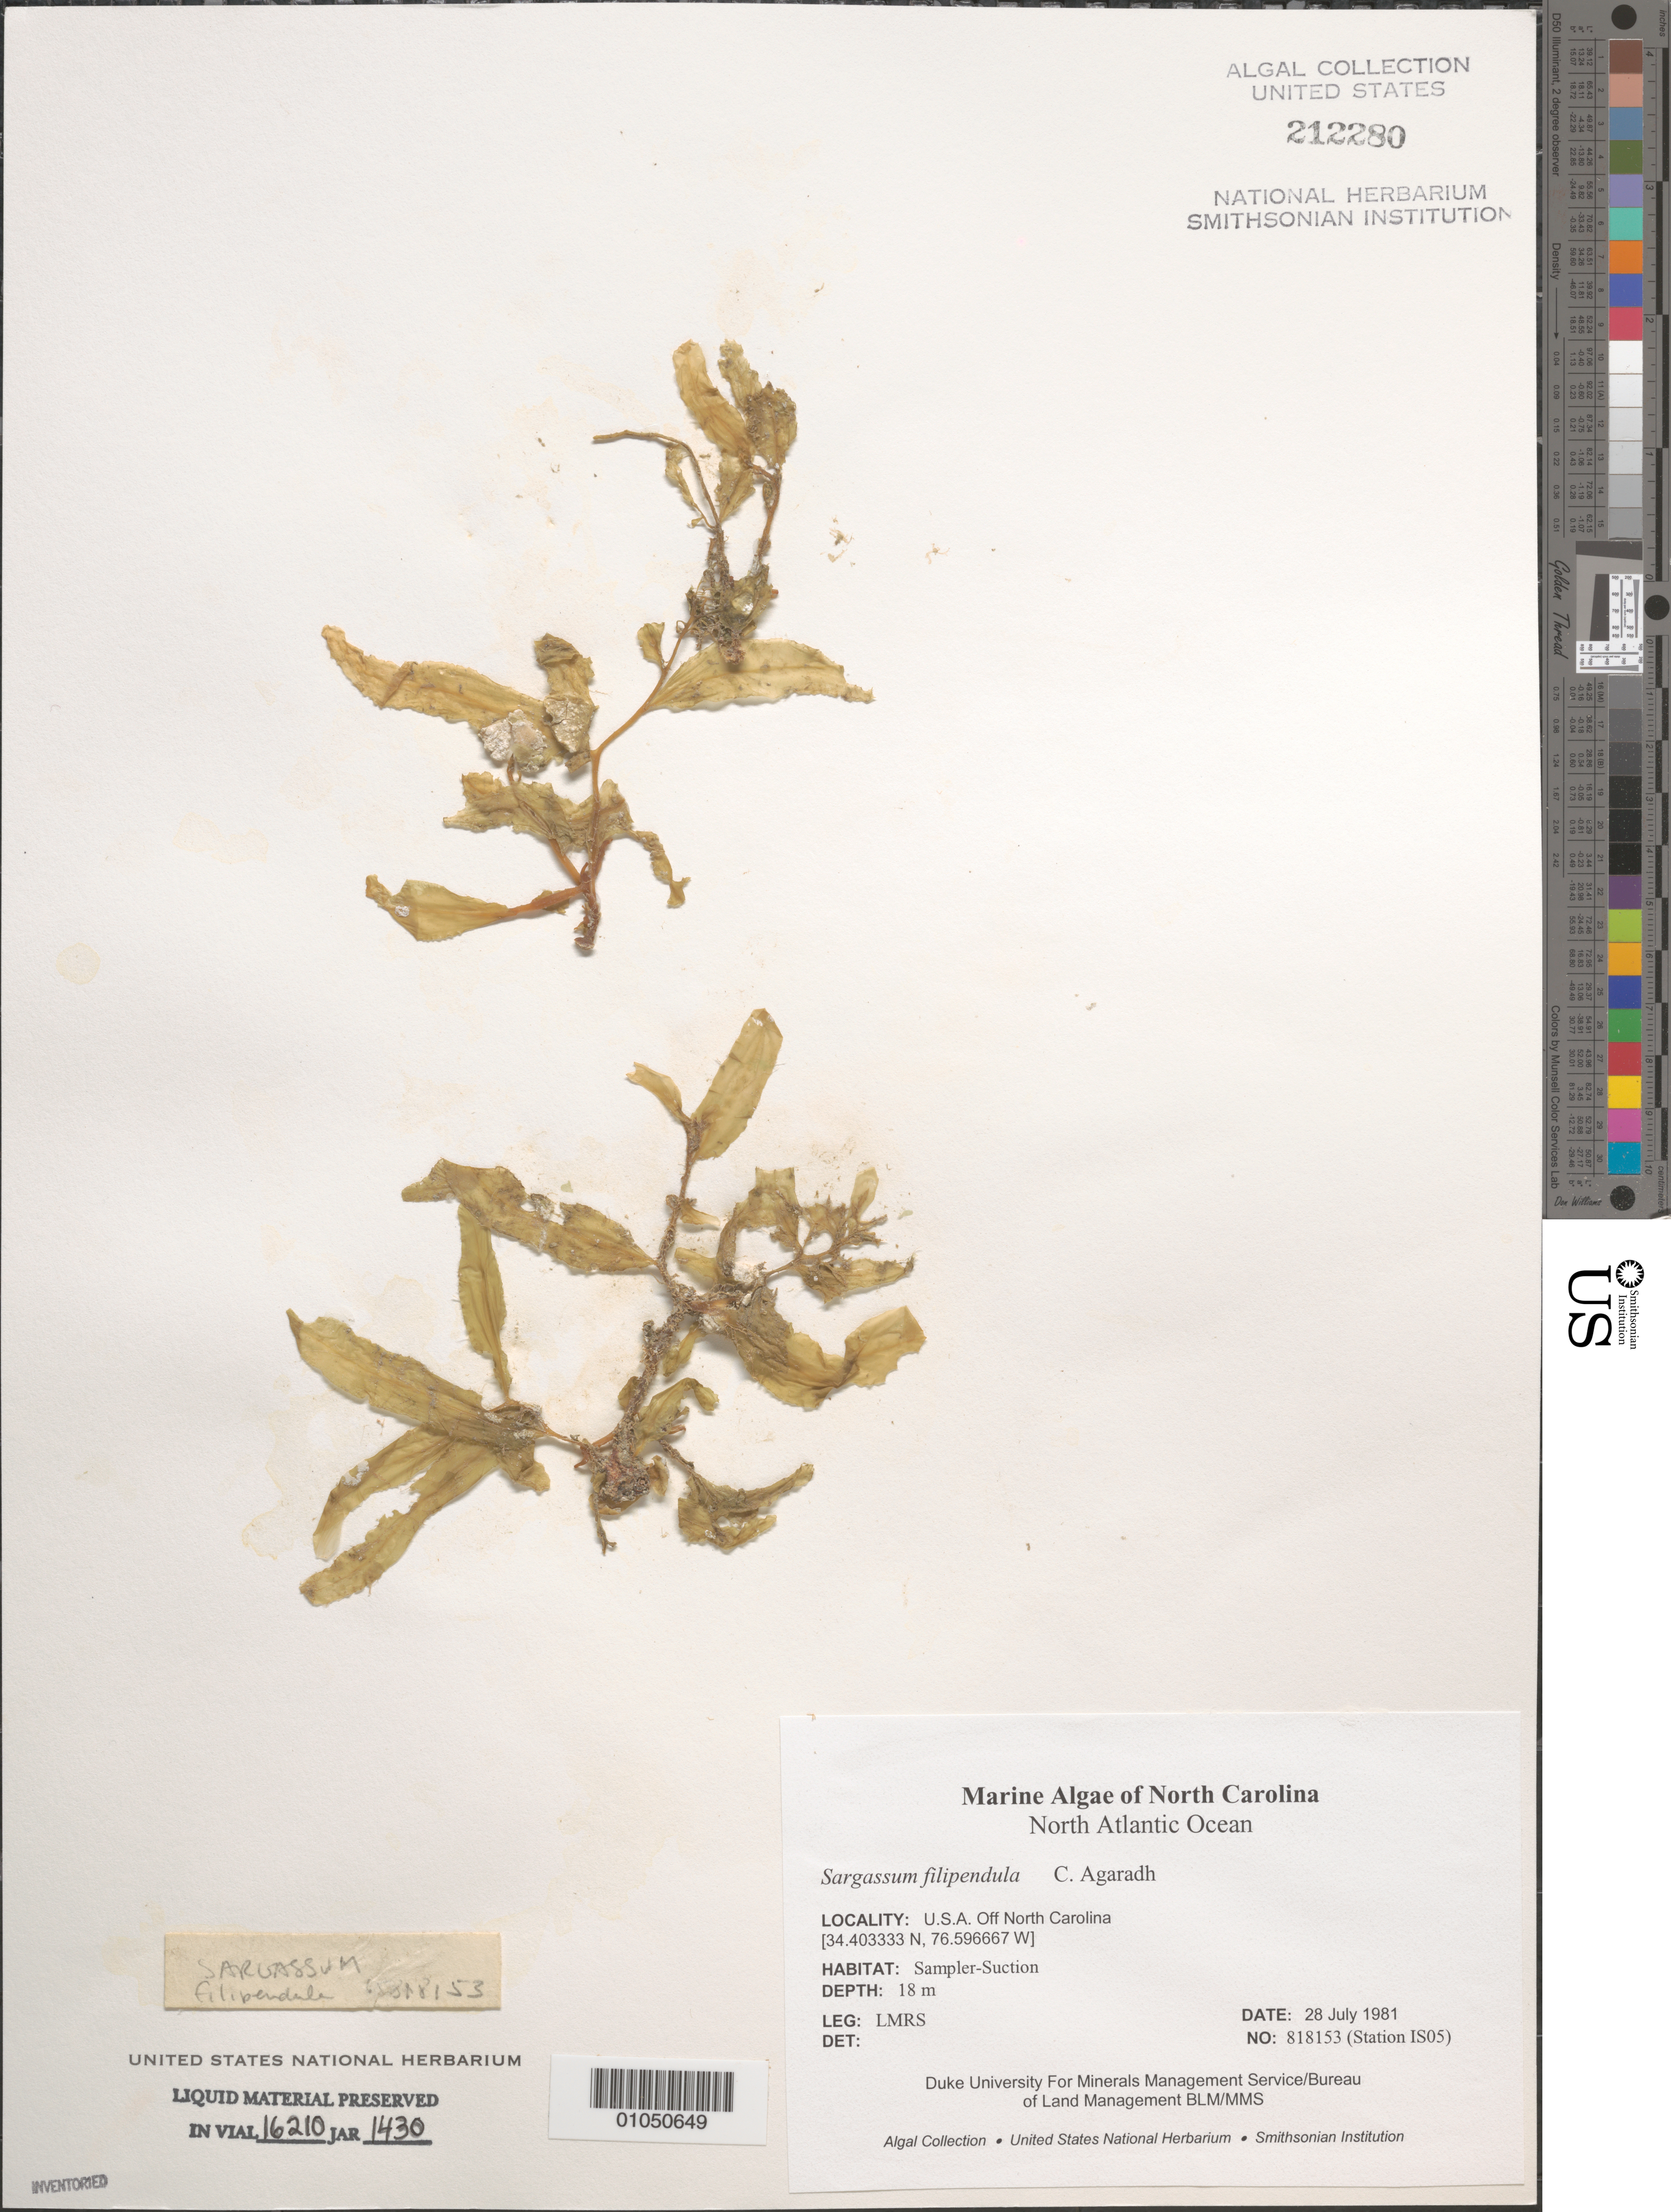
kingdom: Chromista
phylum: Ochrophyta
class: Phaeophyceae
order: Fucales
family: Sargassaceae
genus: Sargassum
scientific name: Sargassum filipendula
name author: C. Agardh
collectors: LMRS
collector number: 818153 Station IS05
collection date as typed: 28 Jul 1981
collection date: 1981-07-28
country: United States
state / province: North Carolina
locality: North Atlantic Ocean off North Carolina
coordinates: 34.403333 N, 76.596667 W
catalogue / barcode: US 212280